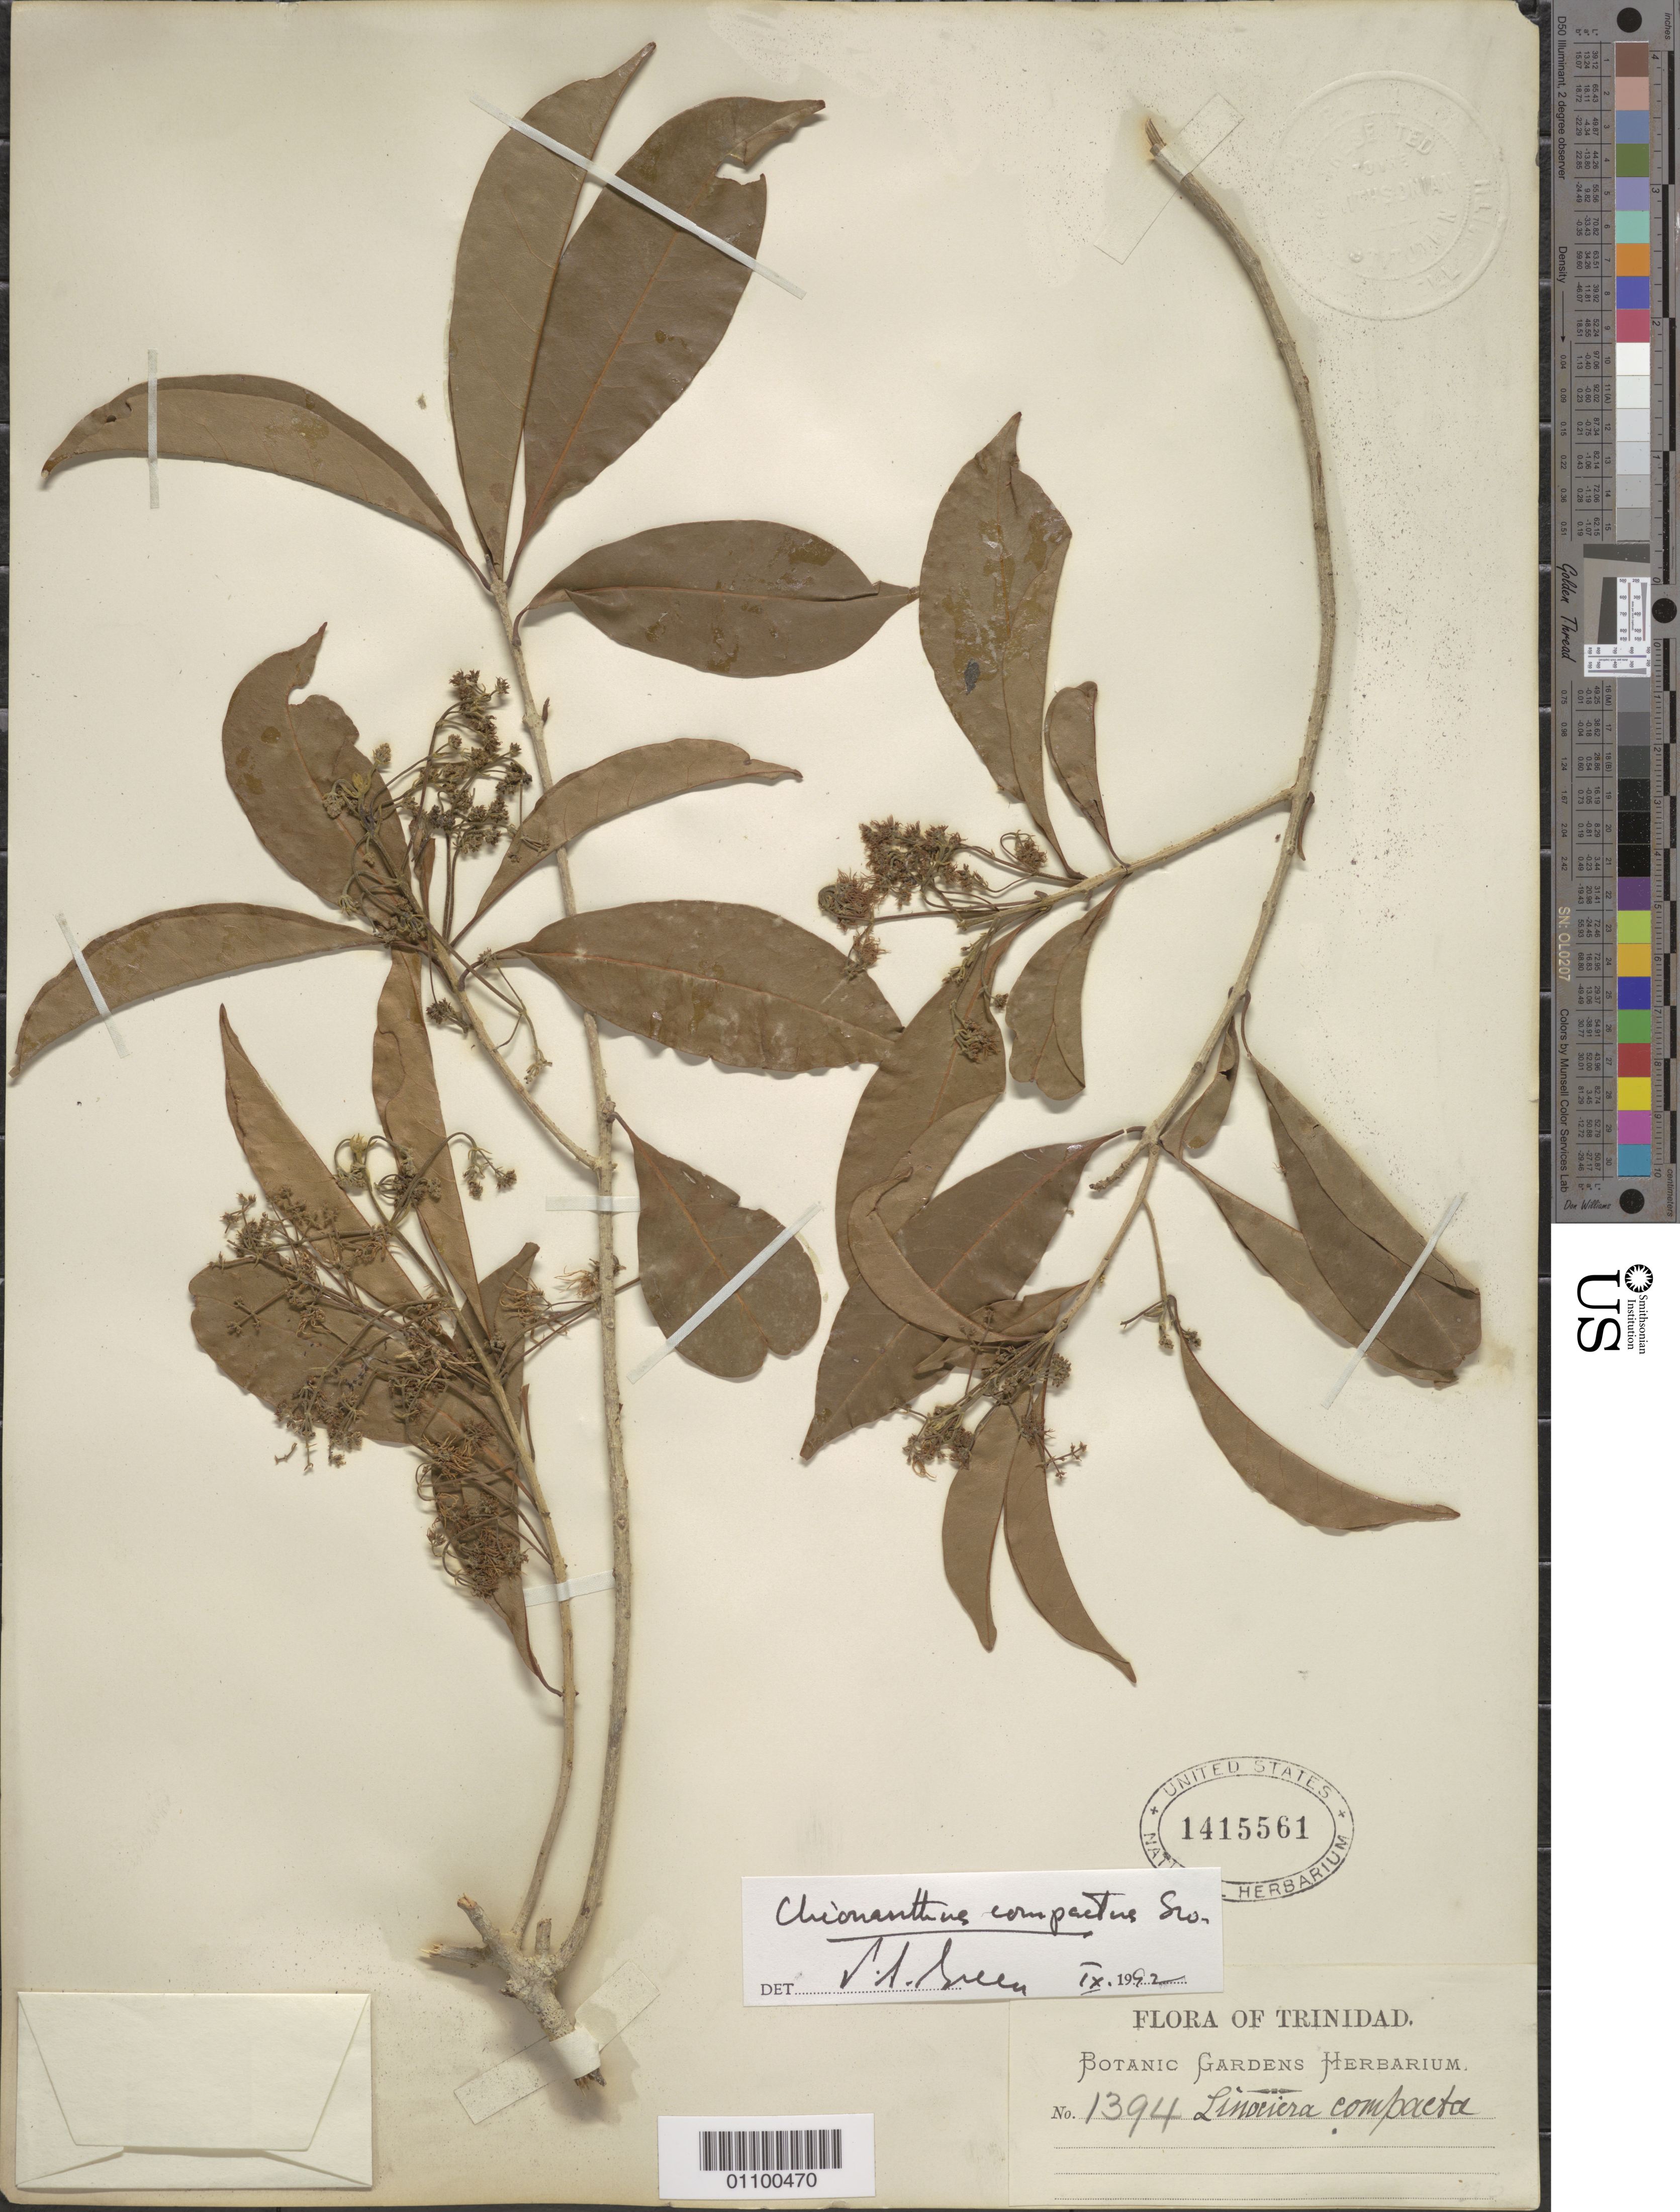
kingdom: Plantae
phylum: Tracheophyta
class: Magnoliopsida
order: Lamiales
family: Oleaceae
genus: Chionanthus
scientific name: Chionanthus compactus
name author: Sw.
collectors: Botanic Gardens Herbarium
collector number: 1394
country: Trinidad and Tobago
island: Trinidad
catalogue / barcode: US 1415561